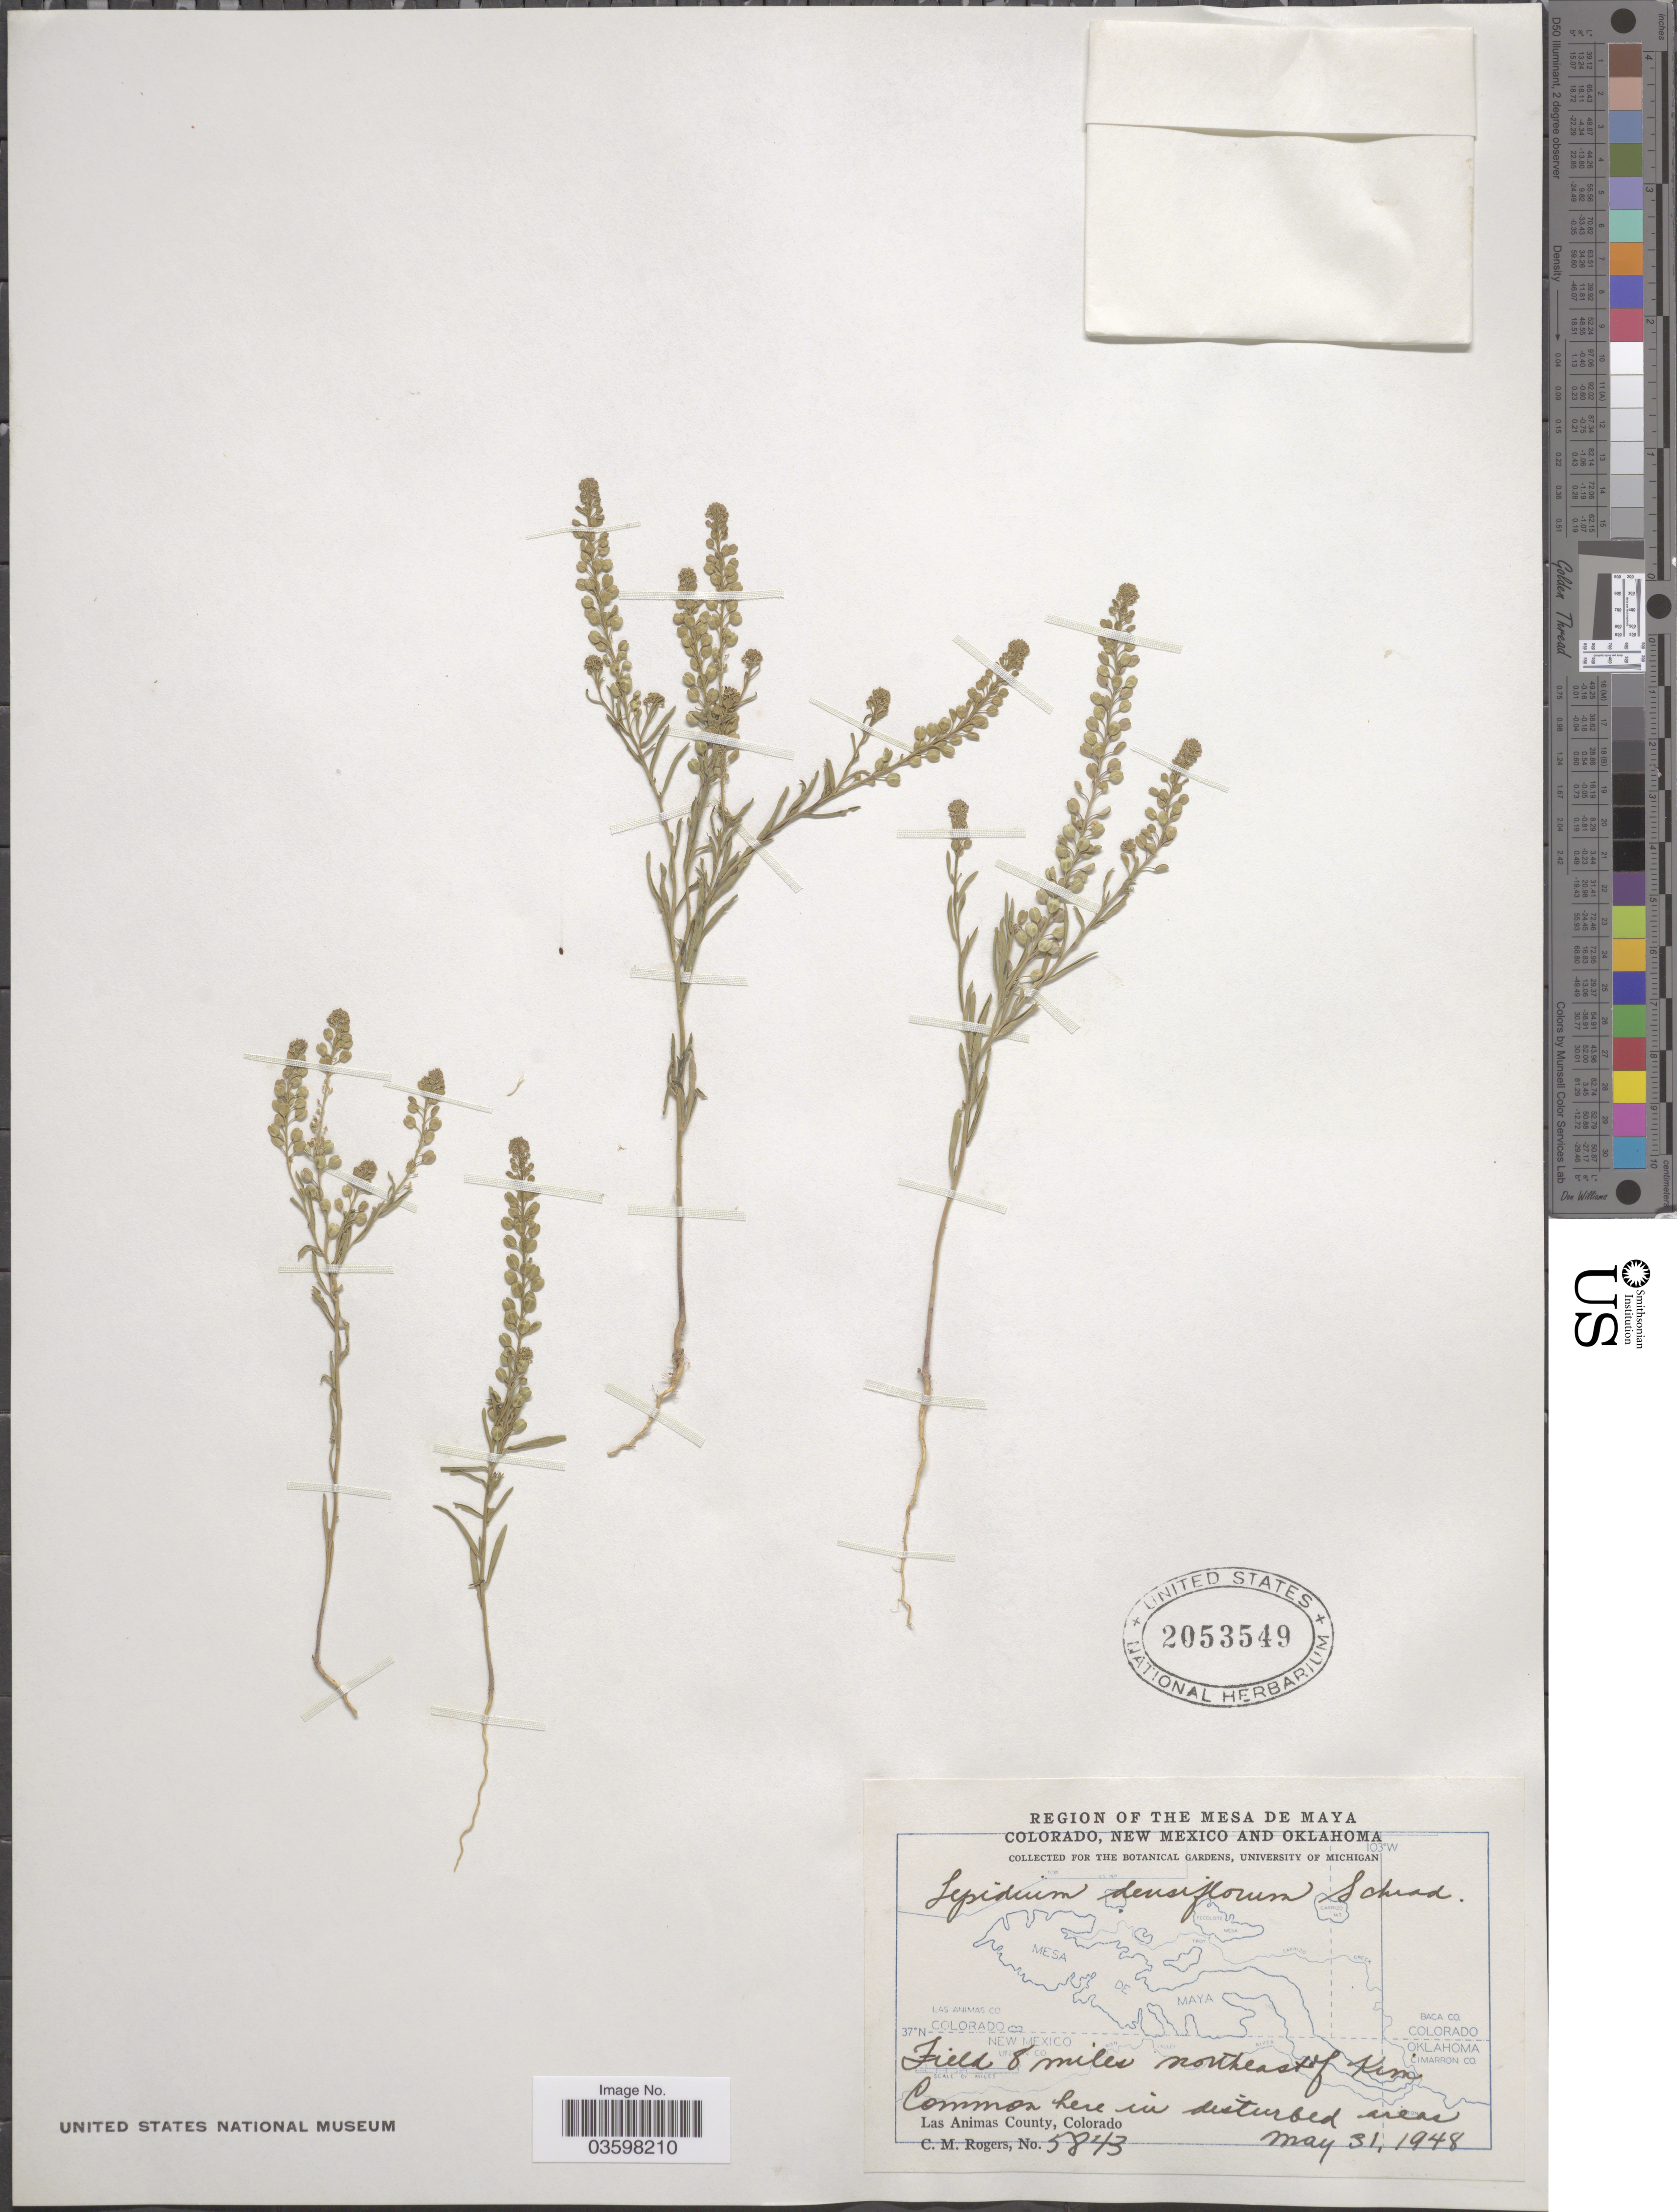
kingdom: Plantae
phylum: Tracheophyta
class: Magnoliopsida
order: Brassicales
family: Brassicaceae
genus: Lepidium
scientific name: Lepidium densiflorum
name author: Schrad.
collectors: C. M. Rogers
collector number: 5843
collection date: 1948-05-31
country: United States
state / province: Colorado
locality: Region of the Mesa de Maya. Field 8 miles northeast of Kim. Las Animas County.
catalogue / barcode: US 2053549